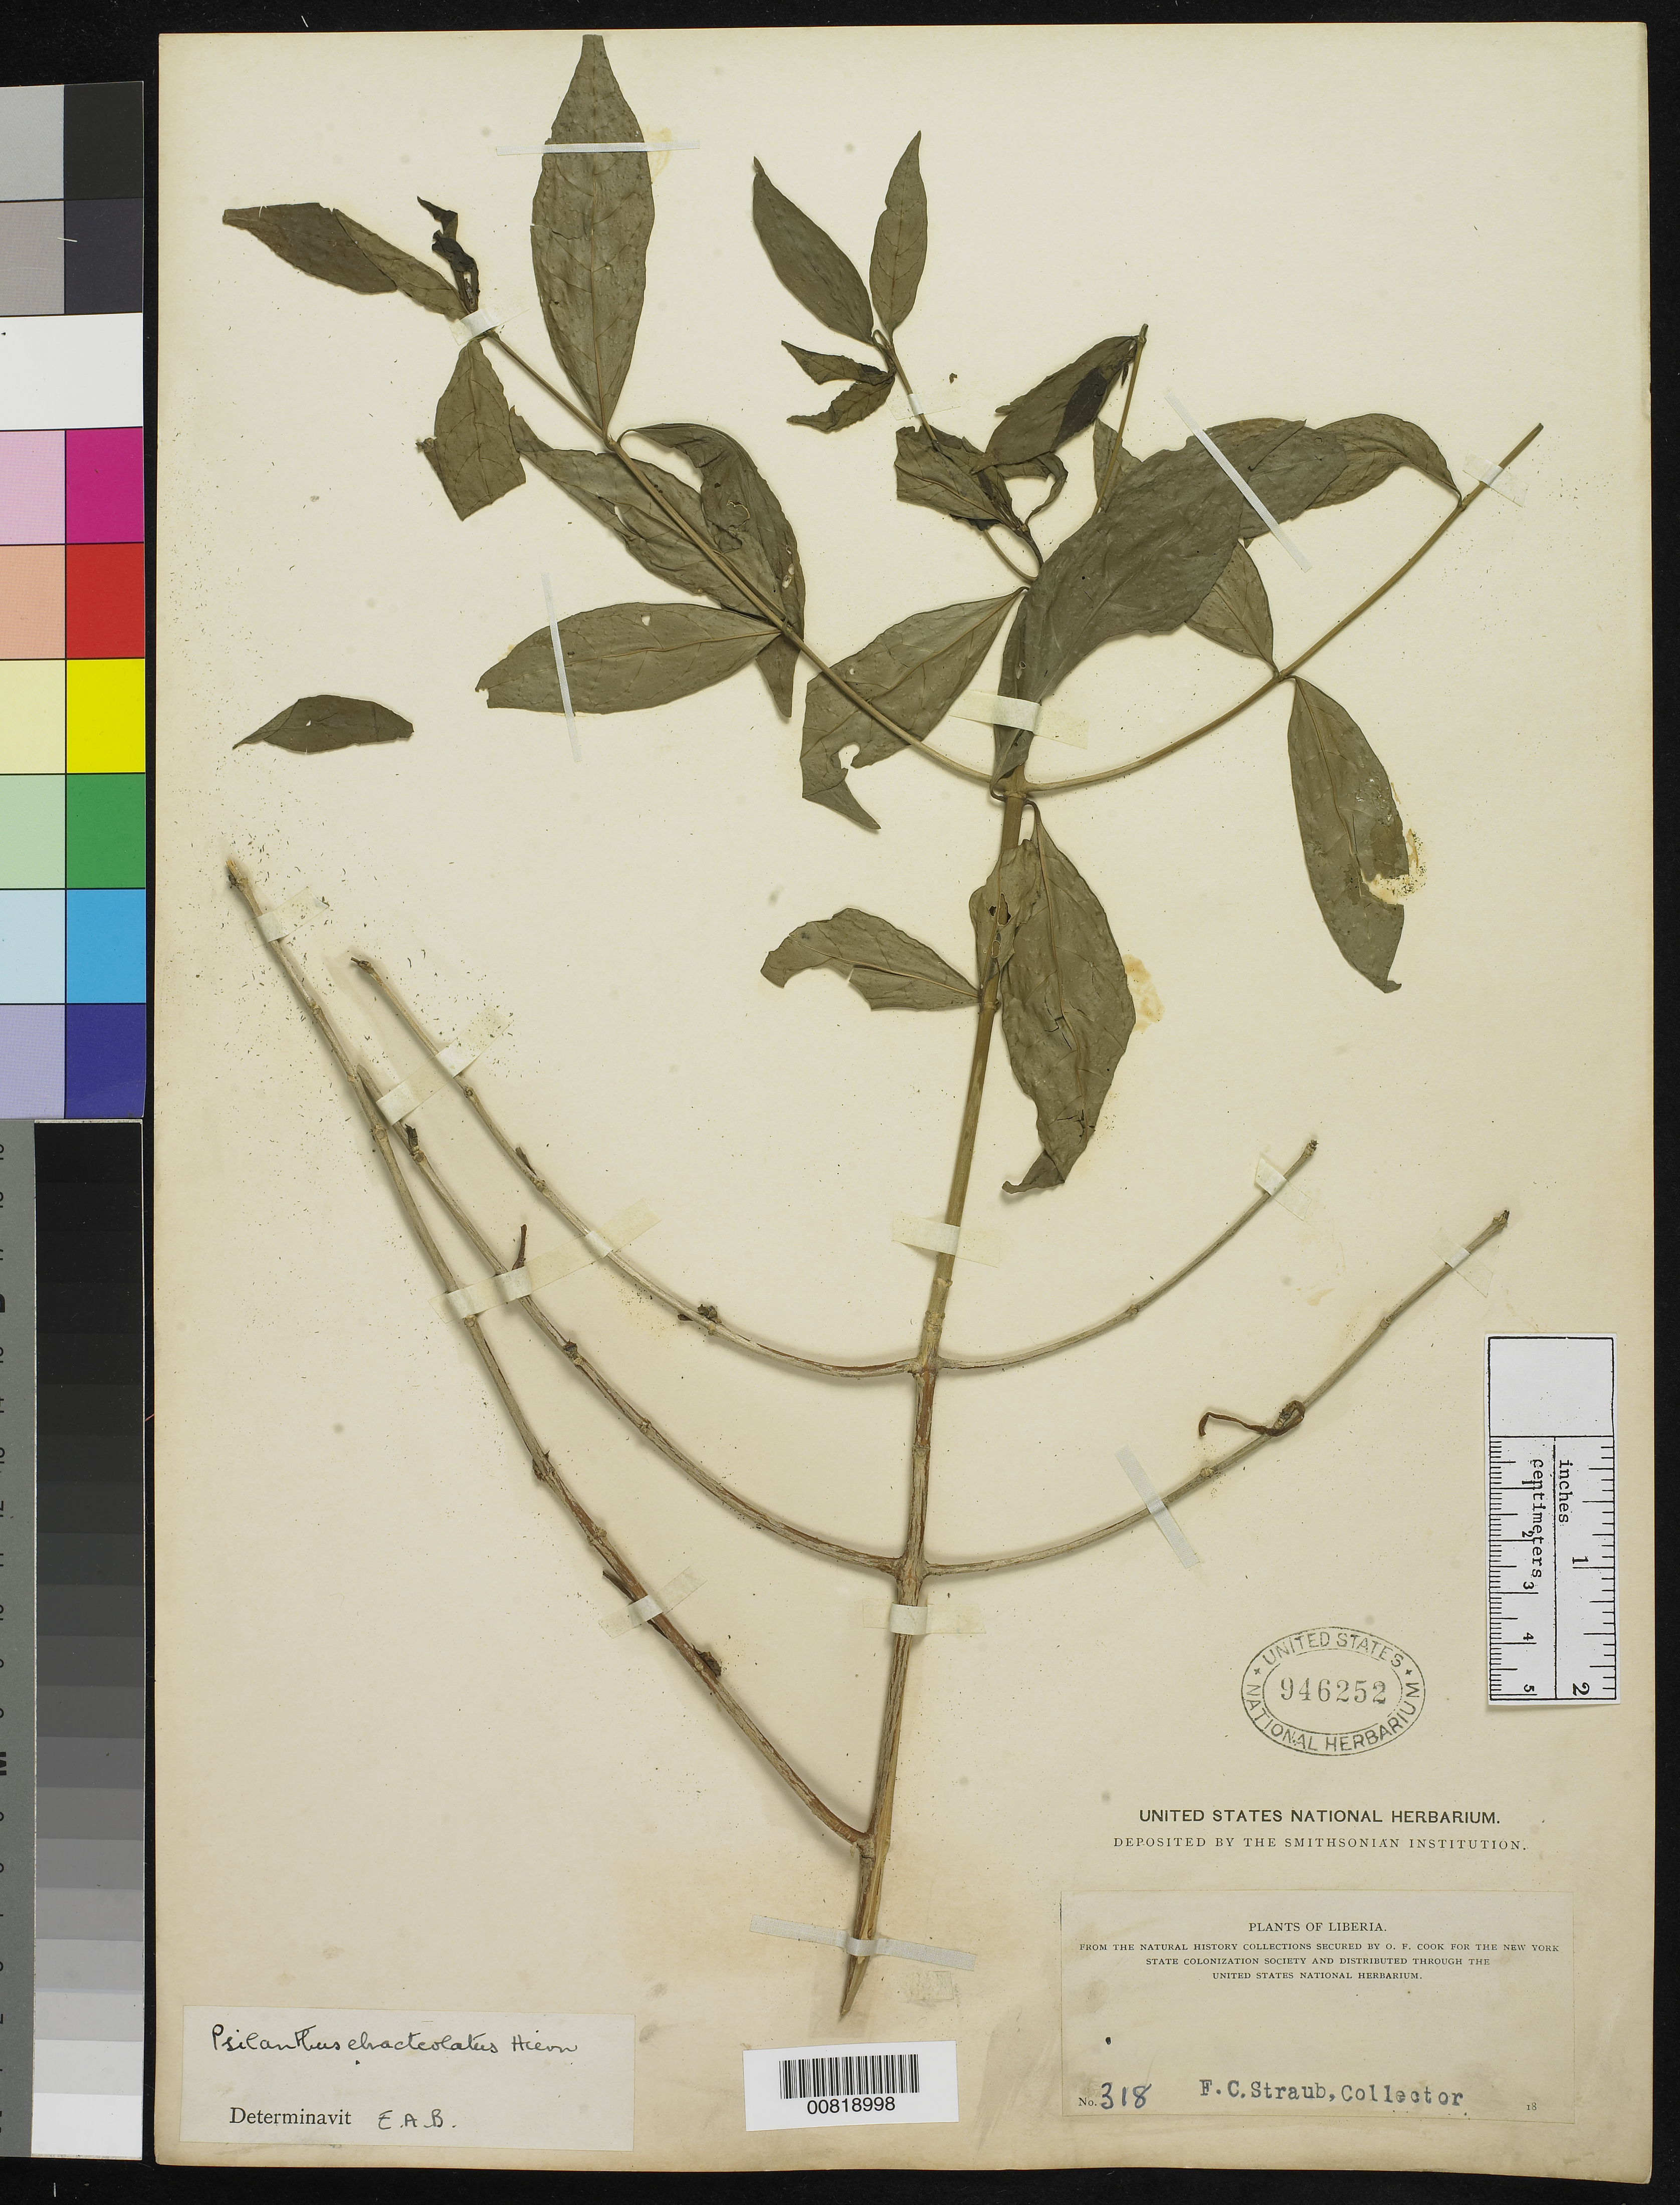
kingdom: Plantae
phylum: Tracheophyta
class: Magnoliopsida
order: Gentianales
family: Rubiaceae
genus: Psilanthus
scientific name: Psilanthus ebracteolatus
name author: (Hiern) Hiern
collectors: F. Straub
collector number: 318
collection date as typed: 18--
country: Liberia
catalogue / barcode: US 946252